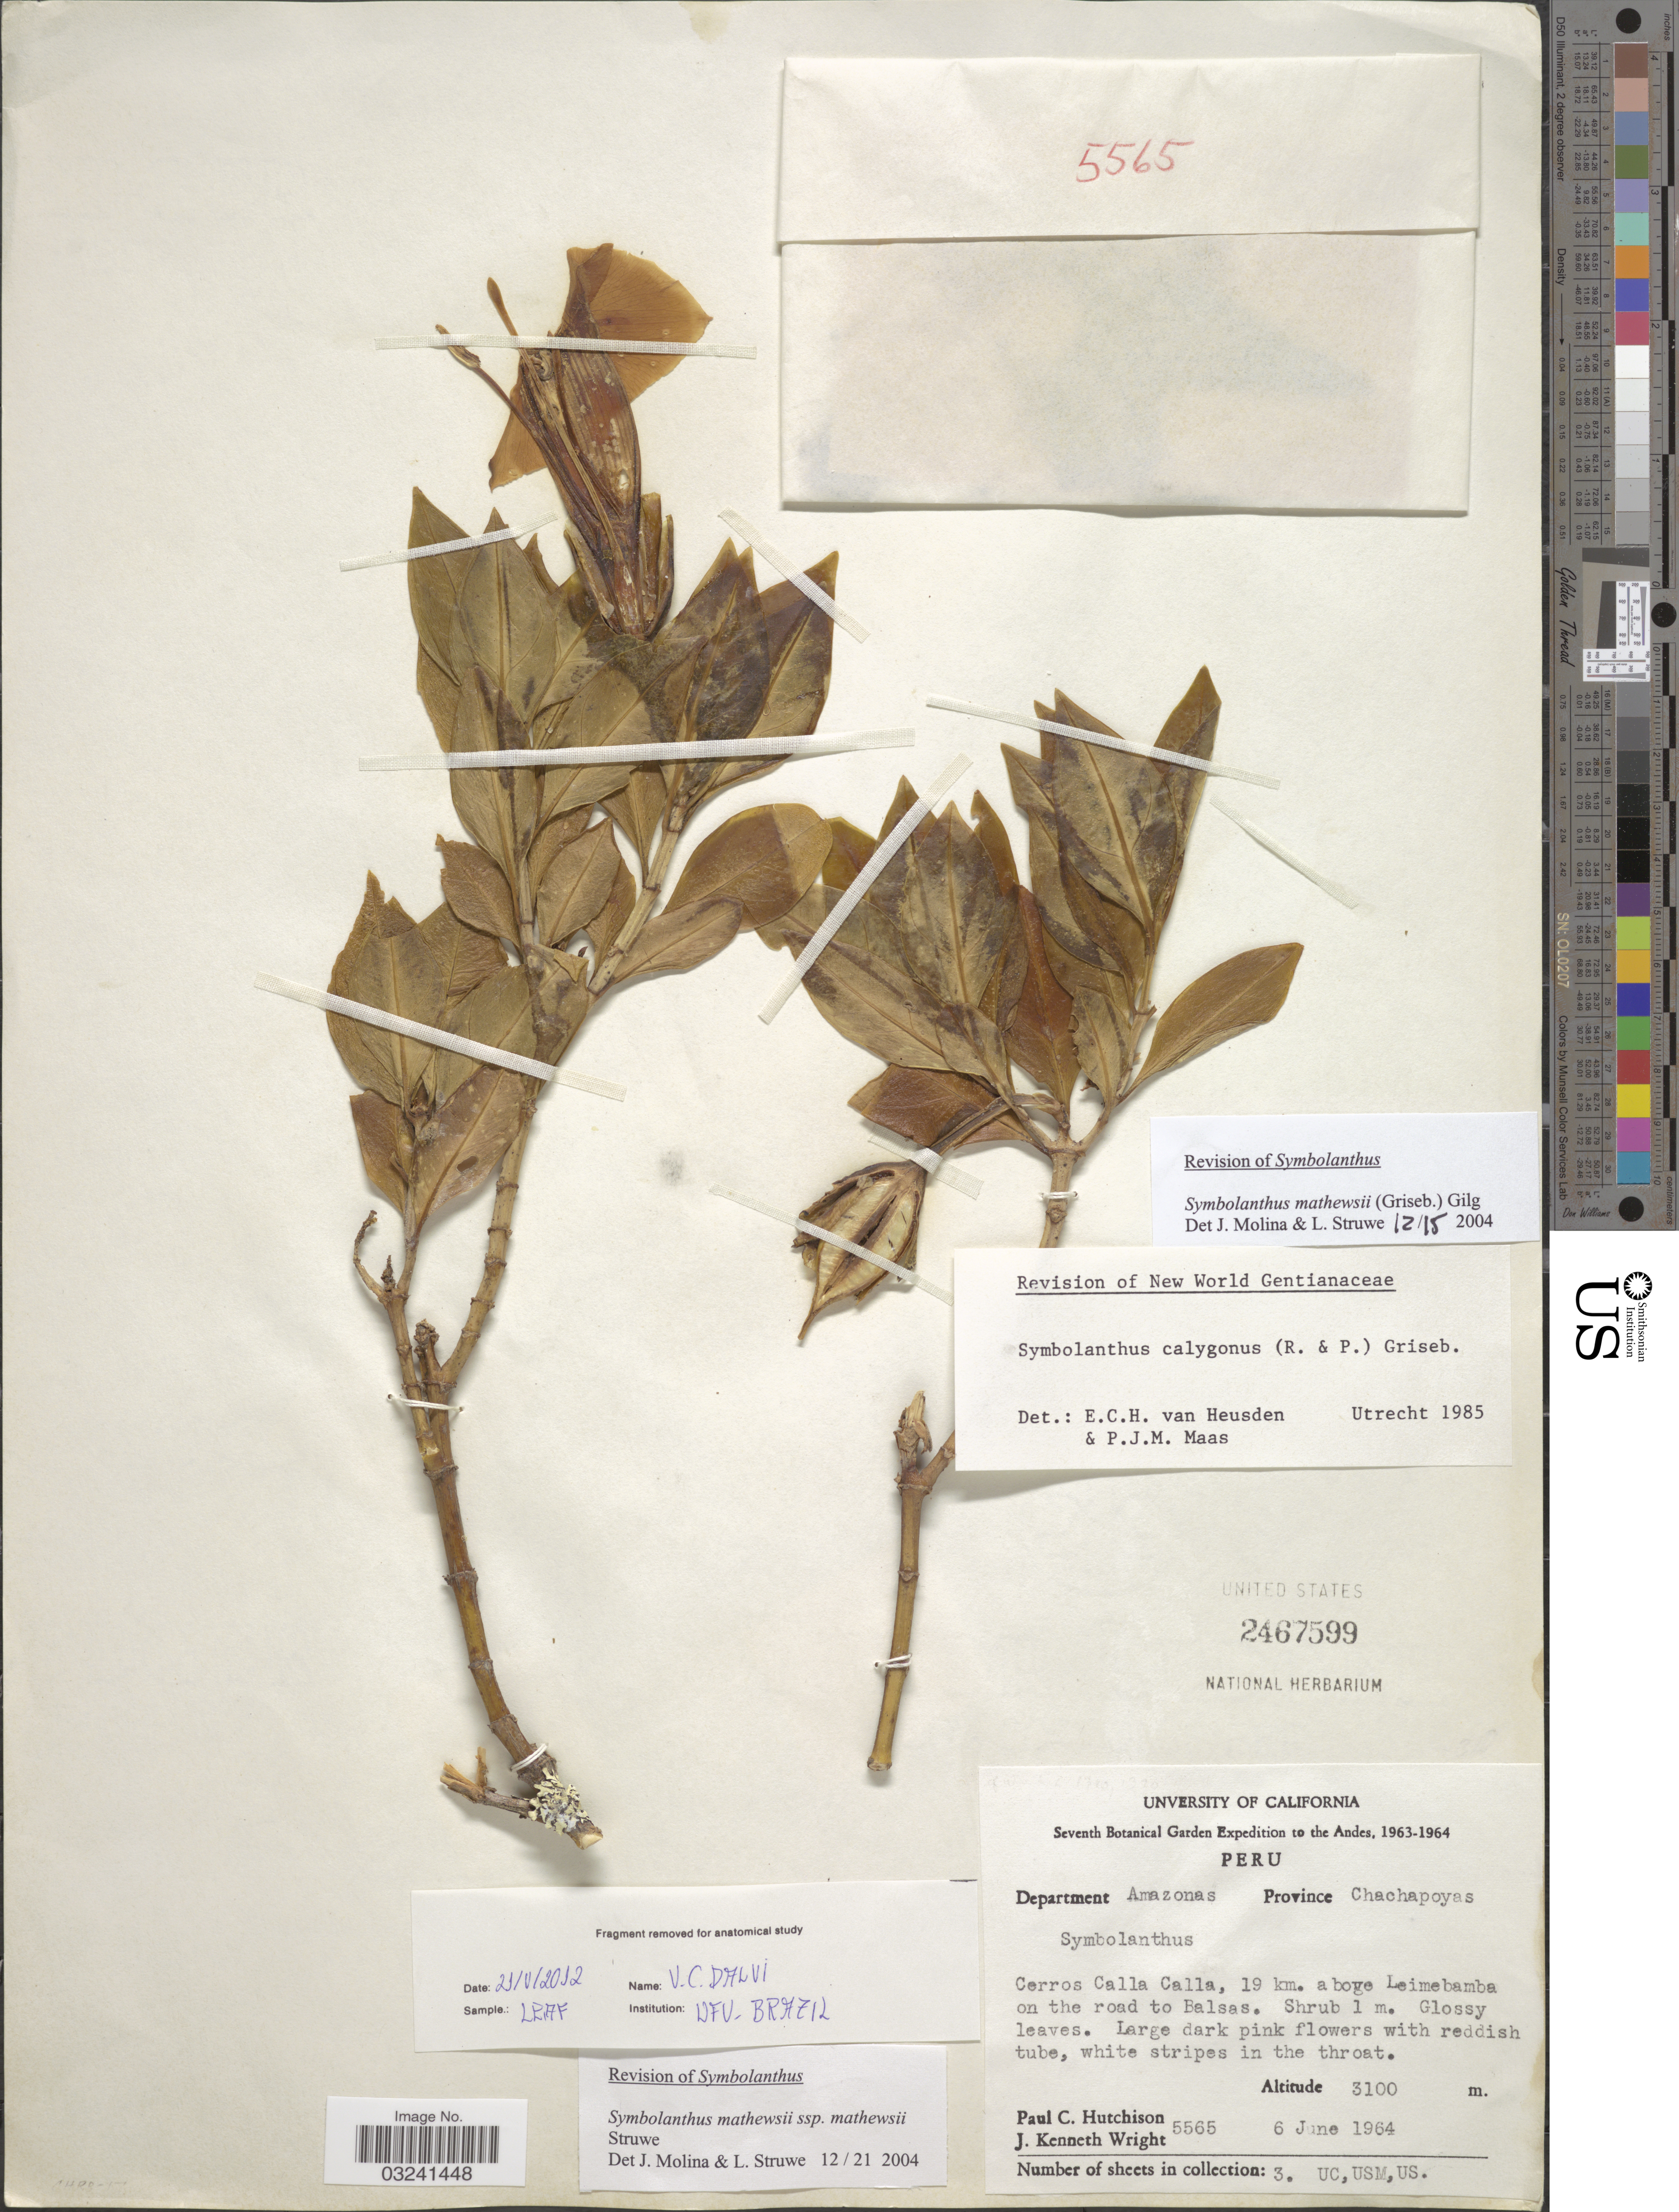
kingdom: Plantae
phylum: Tracheophyta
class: Magnoliopsida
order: Gentianales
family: Gentianaceae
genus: Symbolanthus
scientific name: Symbolanthus mathewsii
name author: (Griseb.) Ewan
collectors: P. C. Hutchison & J. K. Wright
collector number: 5565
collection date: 1964-06-06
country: Peru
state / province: Amazonas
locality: Department Amazonas, Province Chachapoyas. Cerros Calla Calla, 19 km. above Leimebamba on the road to Balsas. Andes.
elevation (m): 3100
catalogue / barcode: US 2467599